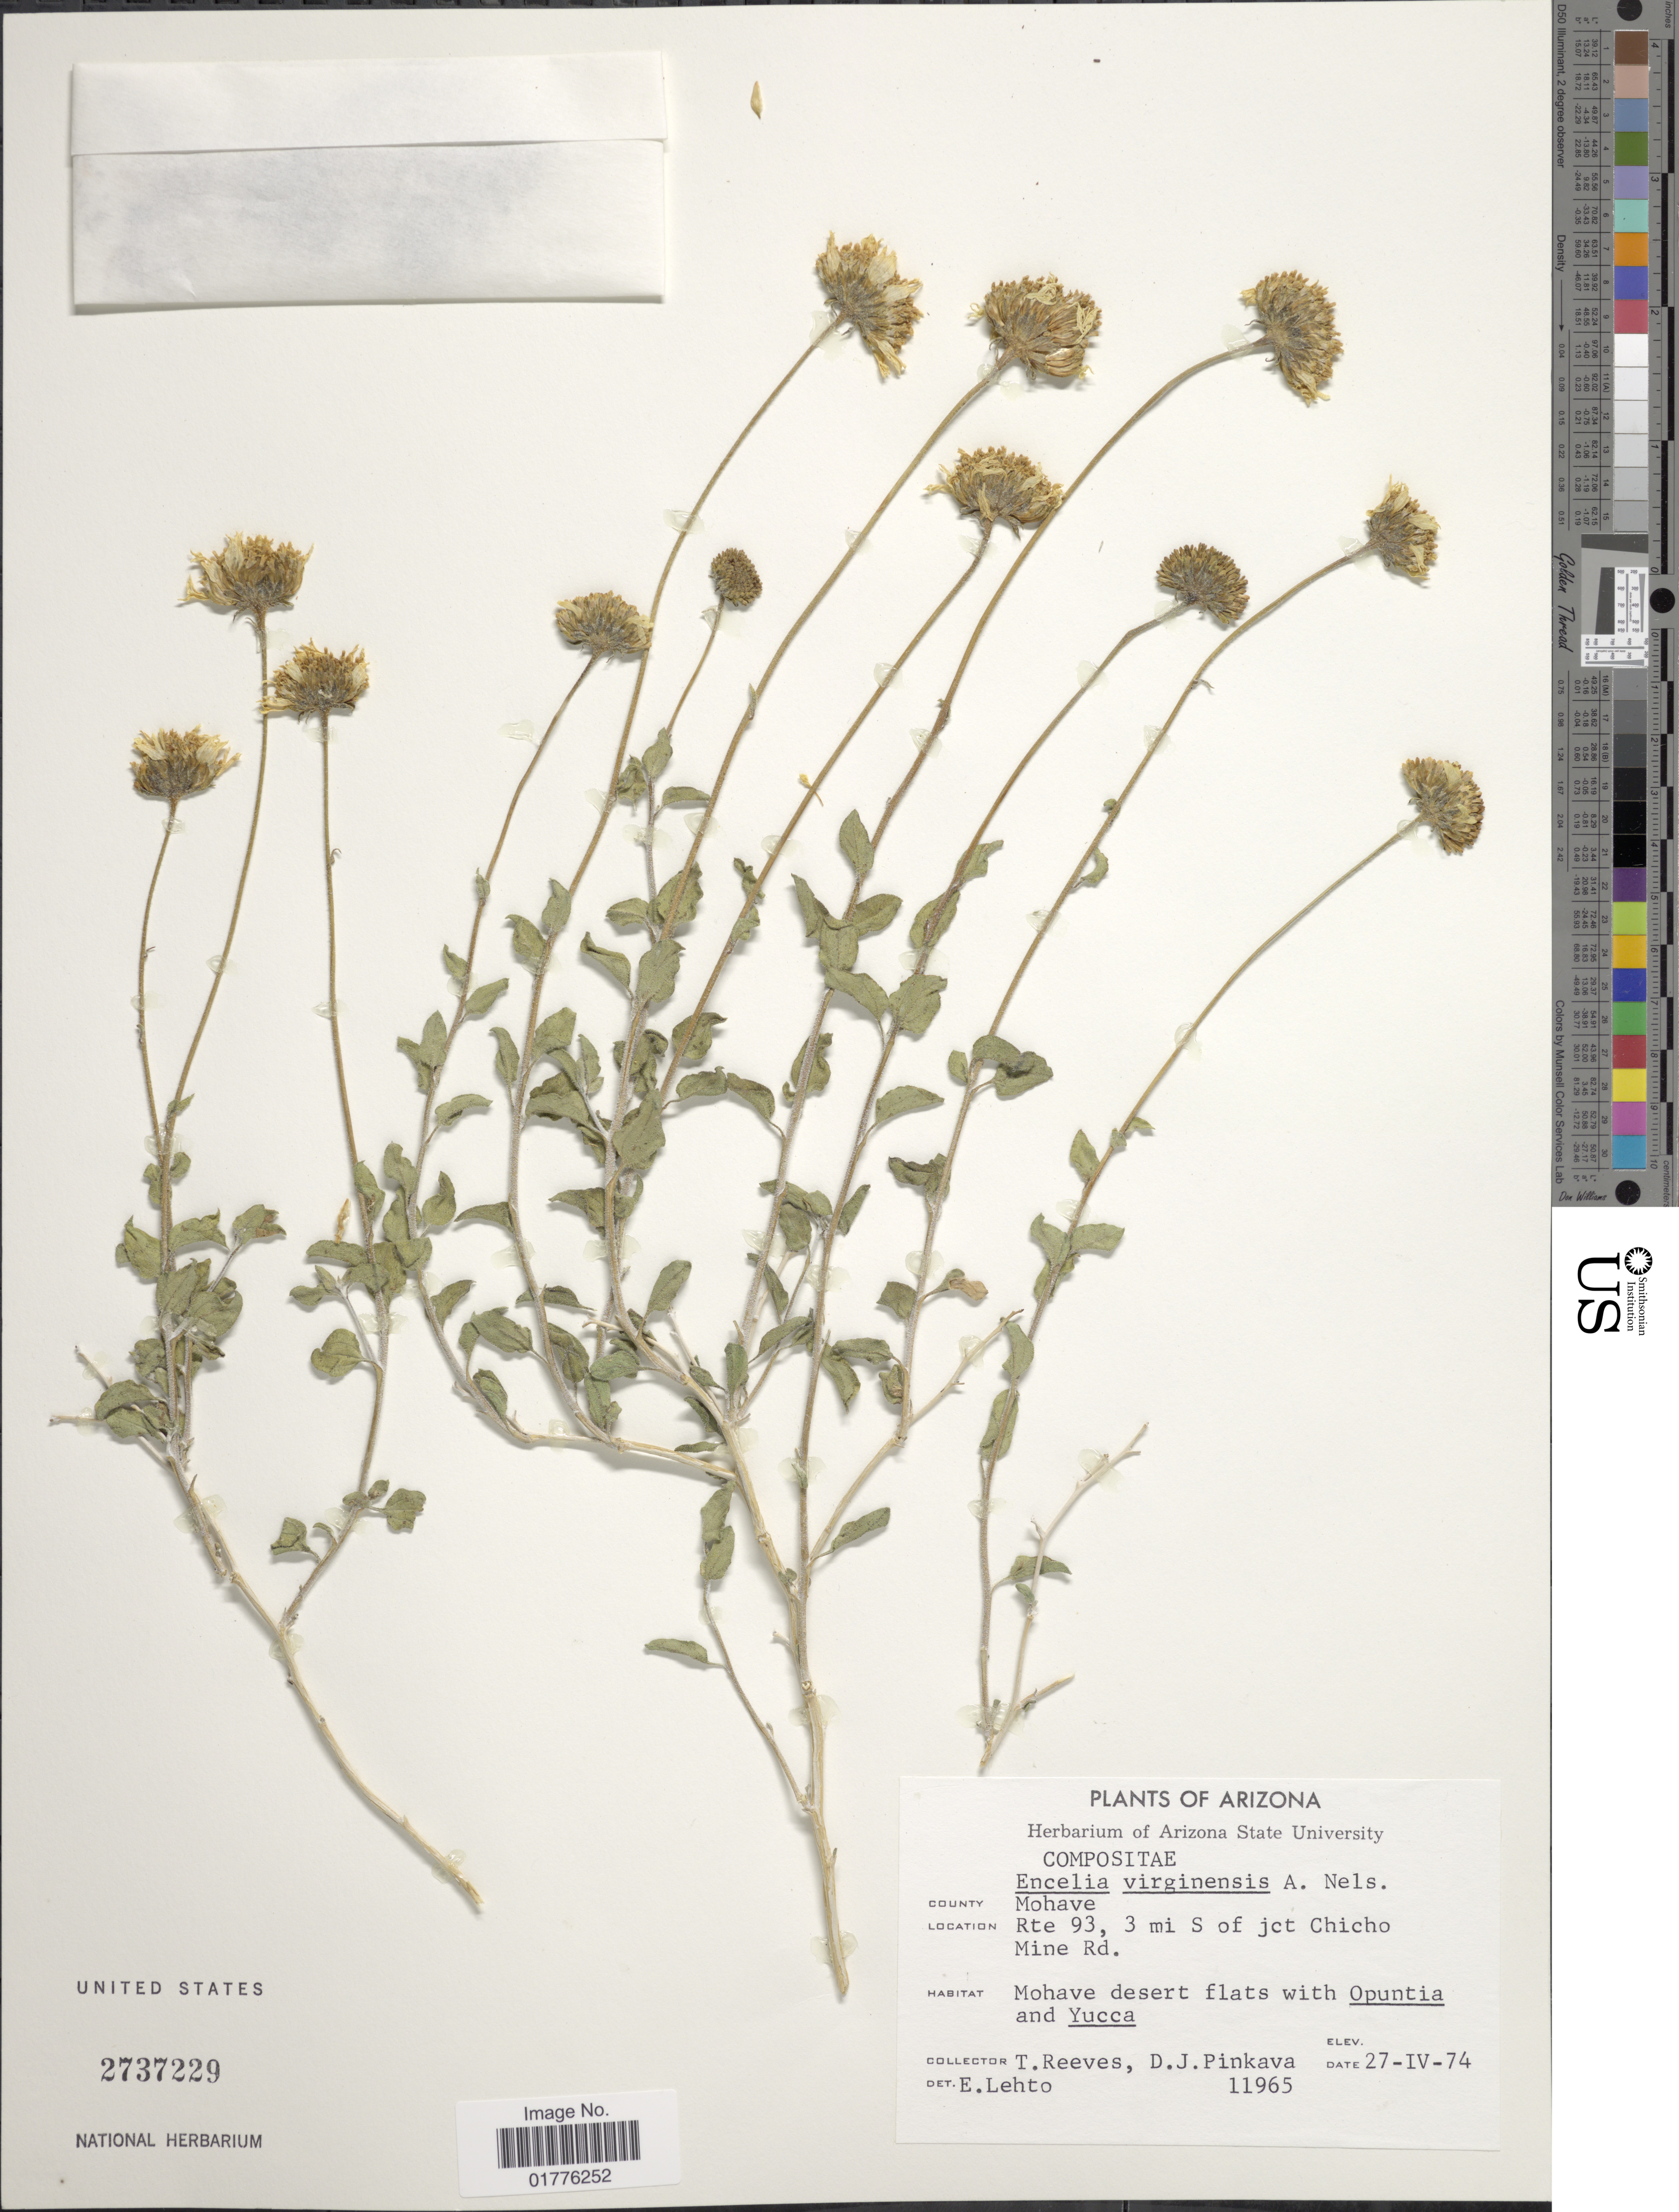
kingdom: Plantae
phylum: Tracheophyta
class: Magnoliopsida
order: Asterales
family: Asteraceae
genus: Encelia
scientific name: Encelia frutescens var. virginensis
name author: (A. Nelson) S.F. Blake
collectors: T. Reeves & D. J. Pinkava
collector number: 11965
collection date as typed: Transcribed d/m/y: 27/4/74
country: United States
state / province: Arizona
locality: Rte 93, 3 mi S of jct Chicho Mine Rd.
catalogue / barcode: US 2737229